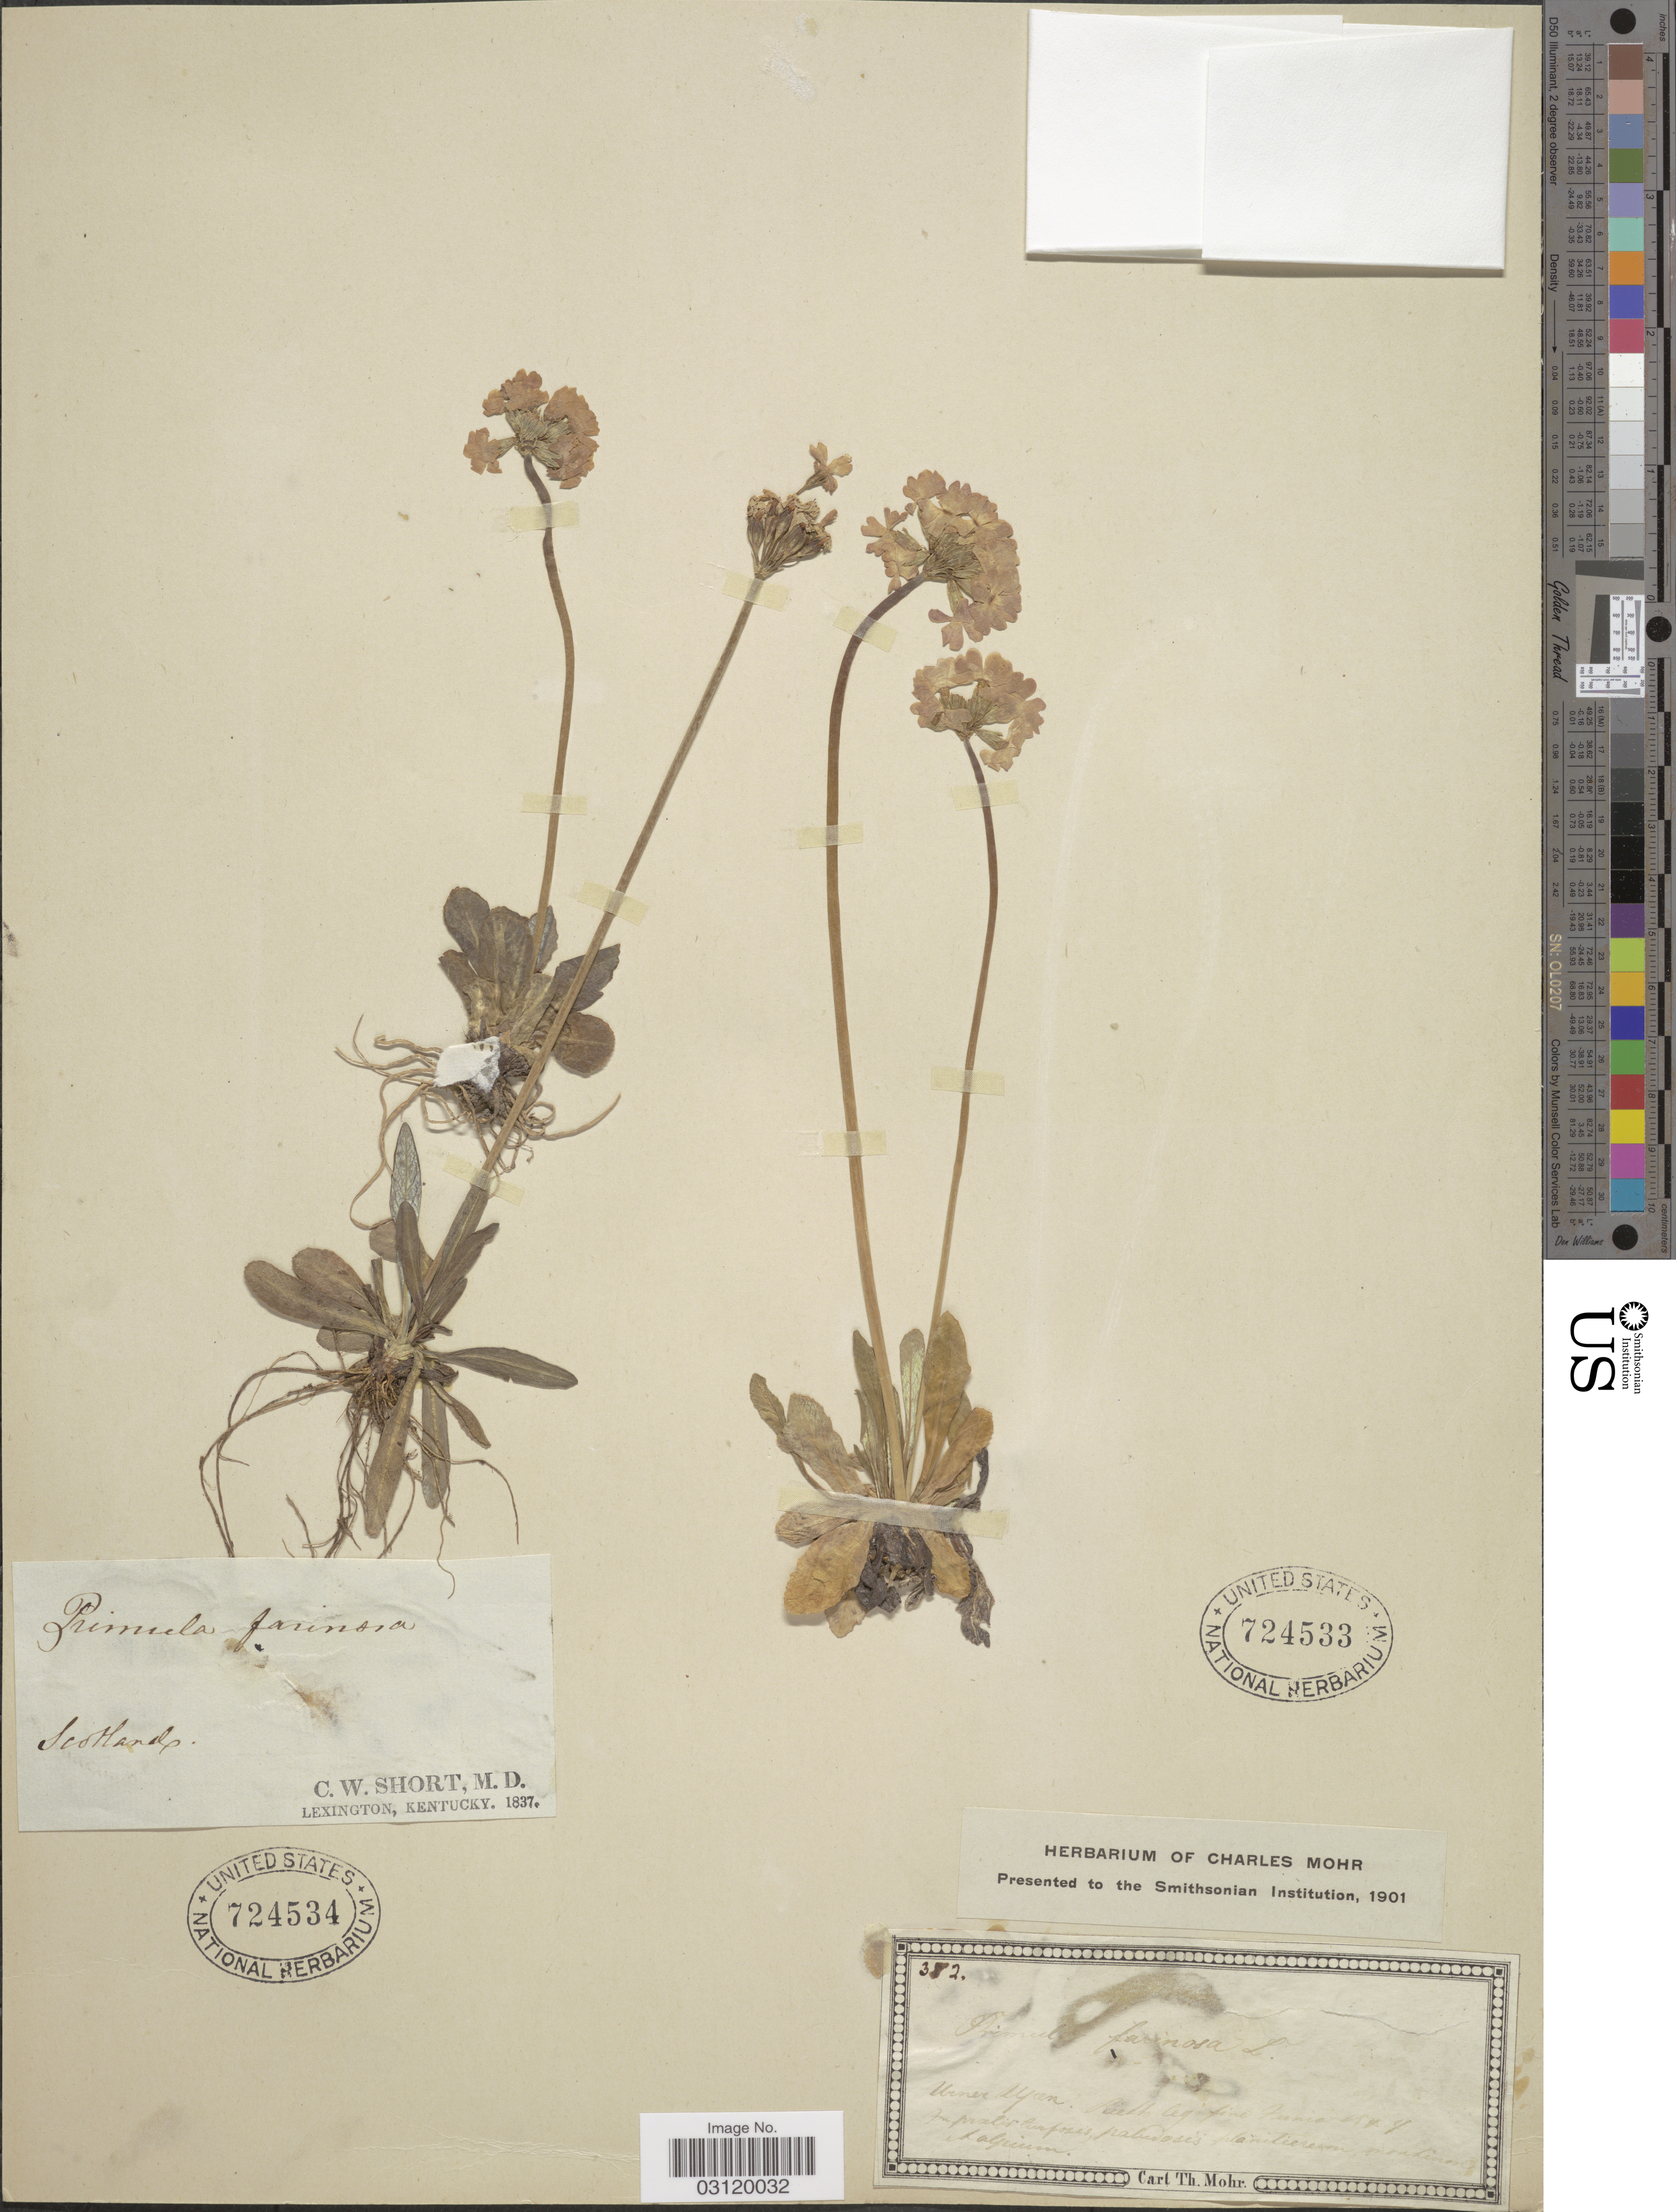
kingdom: Plantae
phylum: Tracheophyta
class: Magnoliopsida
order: Ericales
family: Primulaceae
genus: Primula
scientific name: Primula farinosa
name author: L.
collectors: C. W. Short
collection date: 1837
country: United Kingdom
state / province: Scotland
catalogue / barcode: US 724534-2